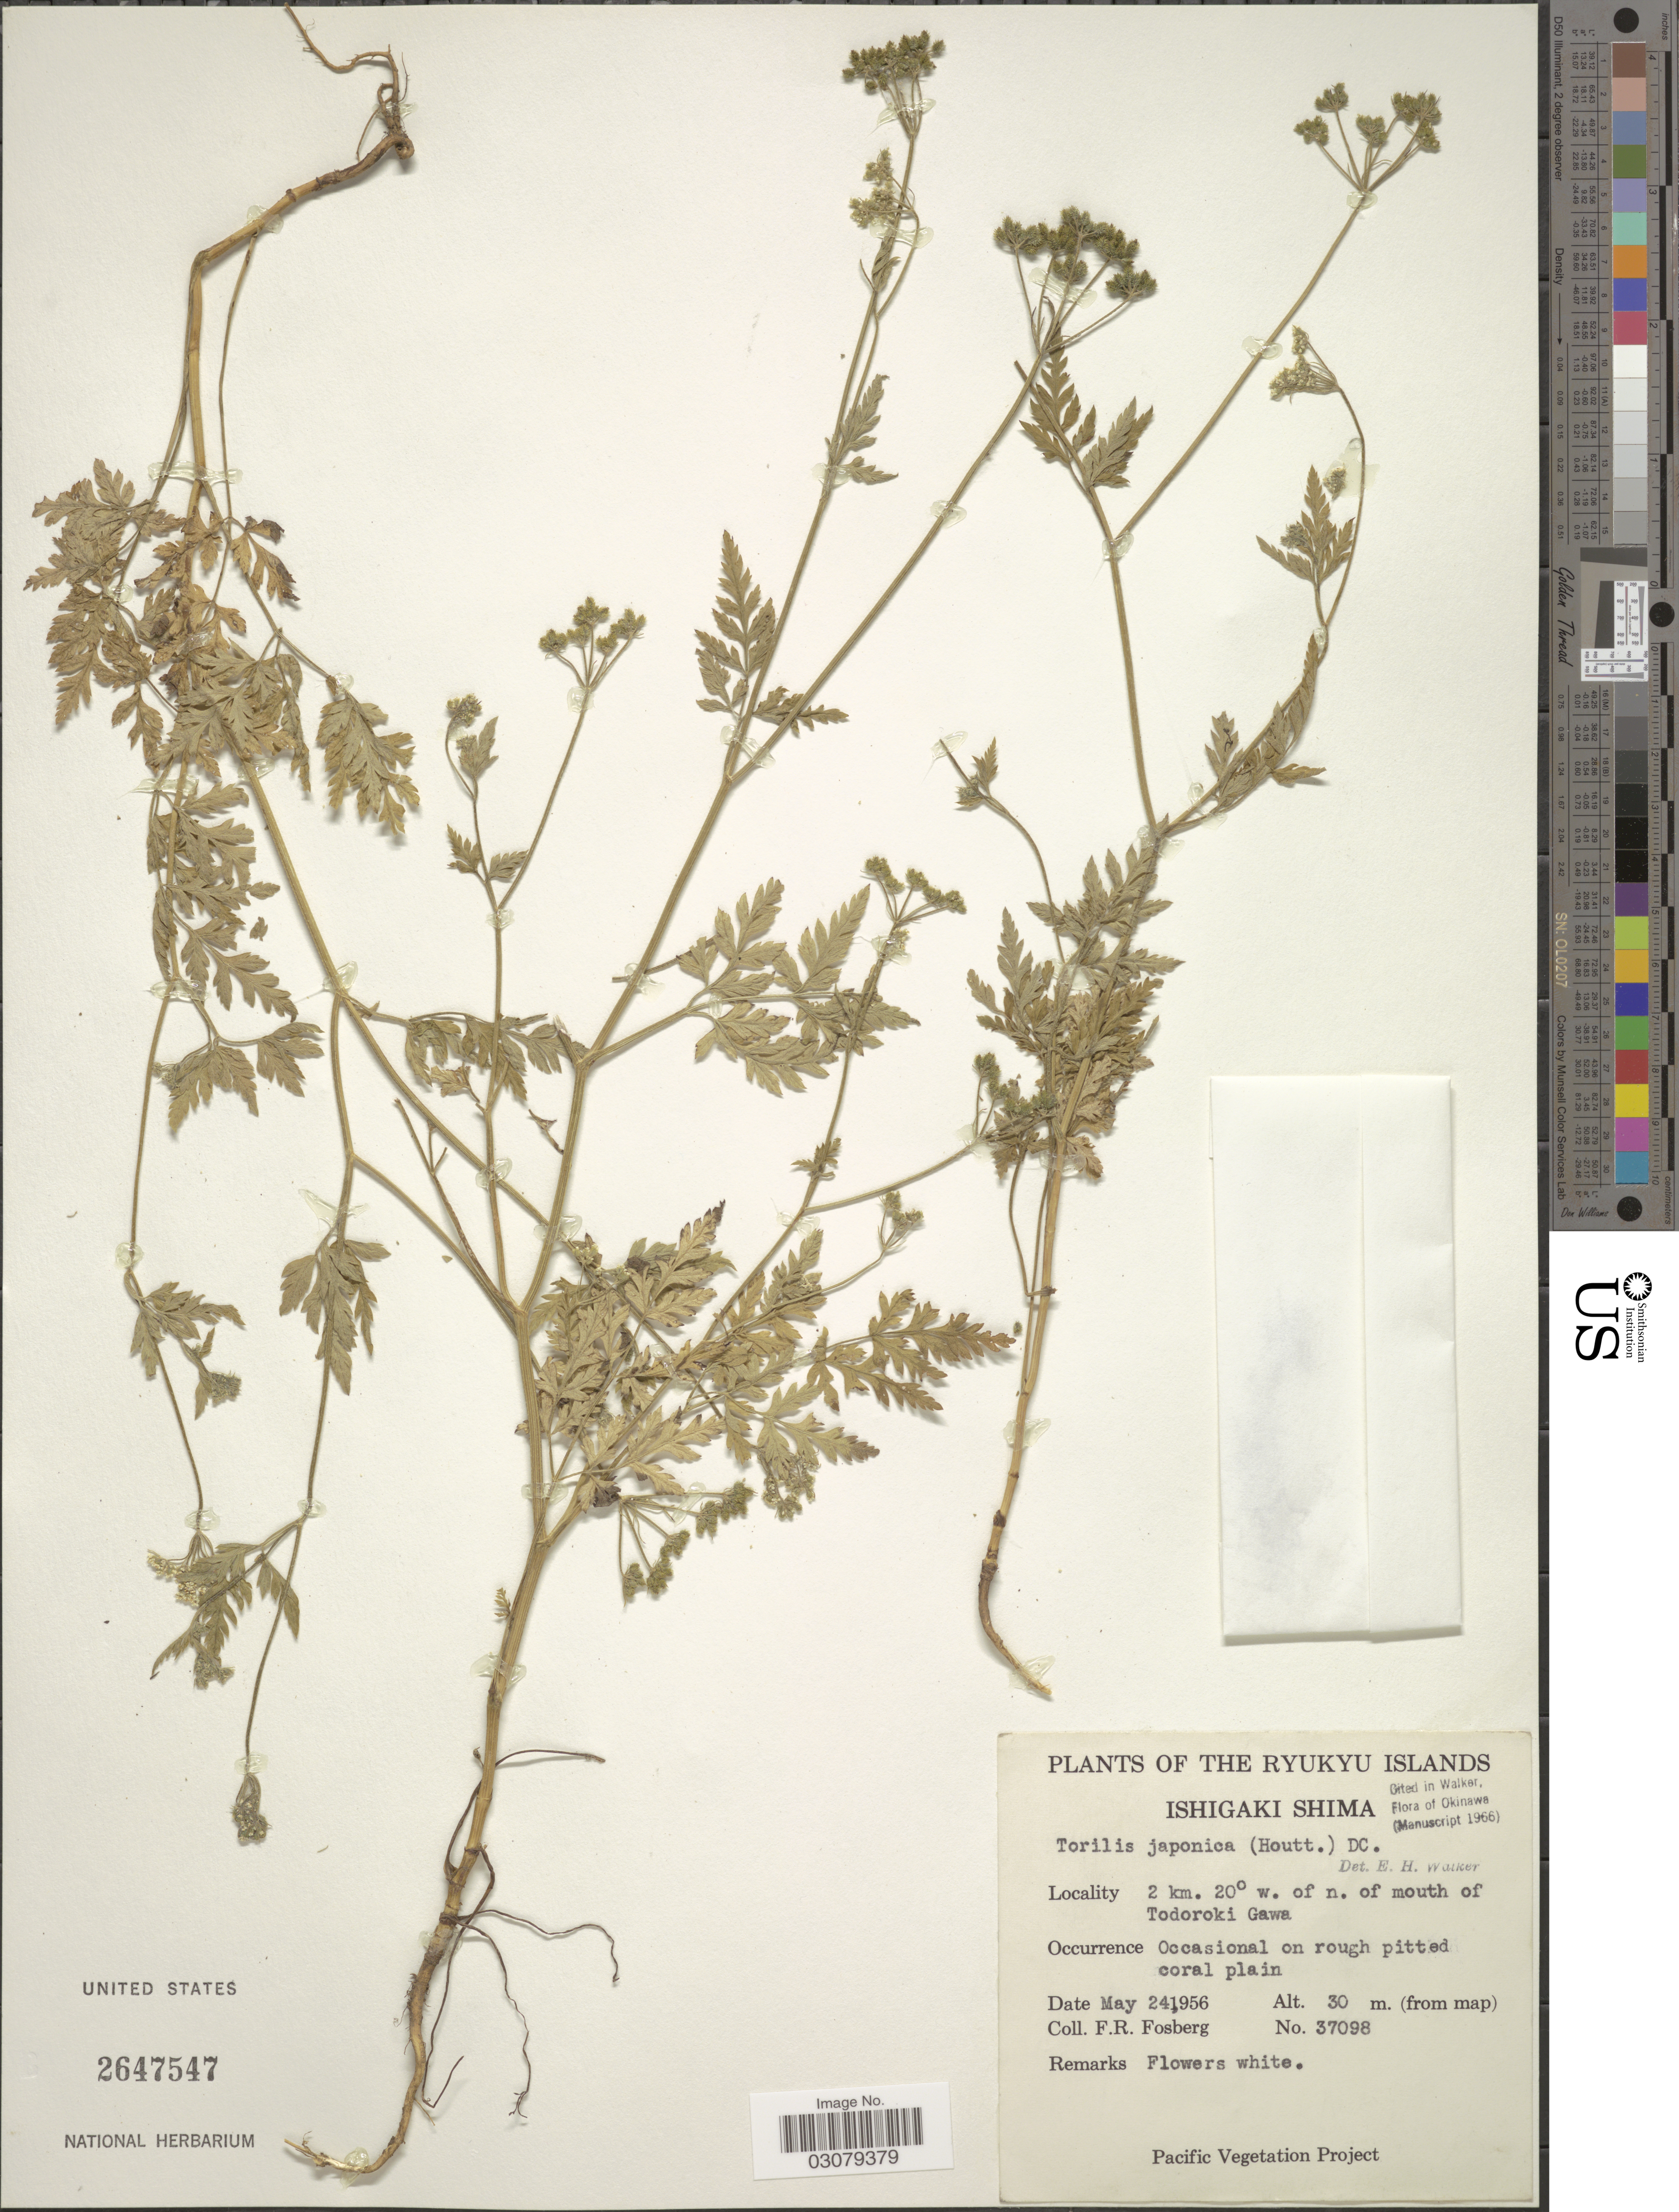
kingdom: Plantae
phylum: Tracheophyta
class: Magnoliopsida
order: Apiales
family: Apiaceae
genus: Torilis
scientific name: Torilis japonica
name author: (Houtt.) DC.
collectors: F. R. Fosberg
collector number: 37098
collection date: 1956-05-24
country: Japan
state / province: Okinawa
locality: The Ryukyu Islands. Ishigaki Shima, 2 km. 20° w. of n. of mouth of Todoroki Gawa.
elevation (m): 30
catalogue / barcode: US 2647547